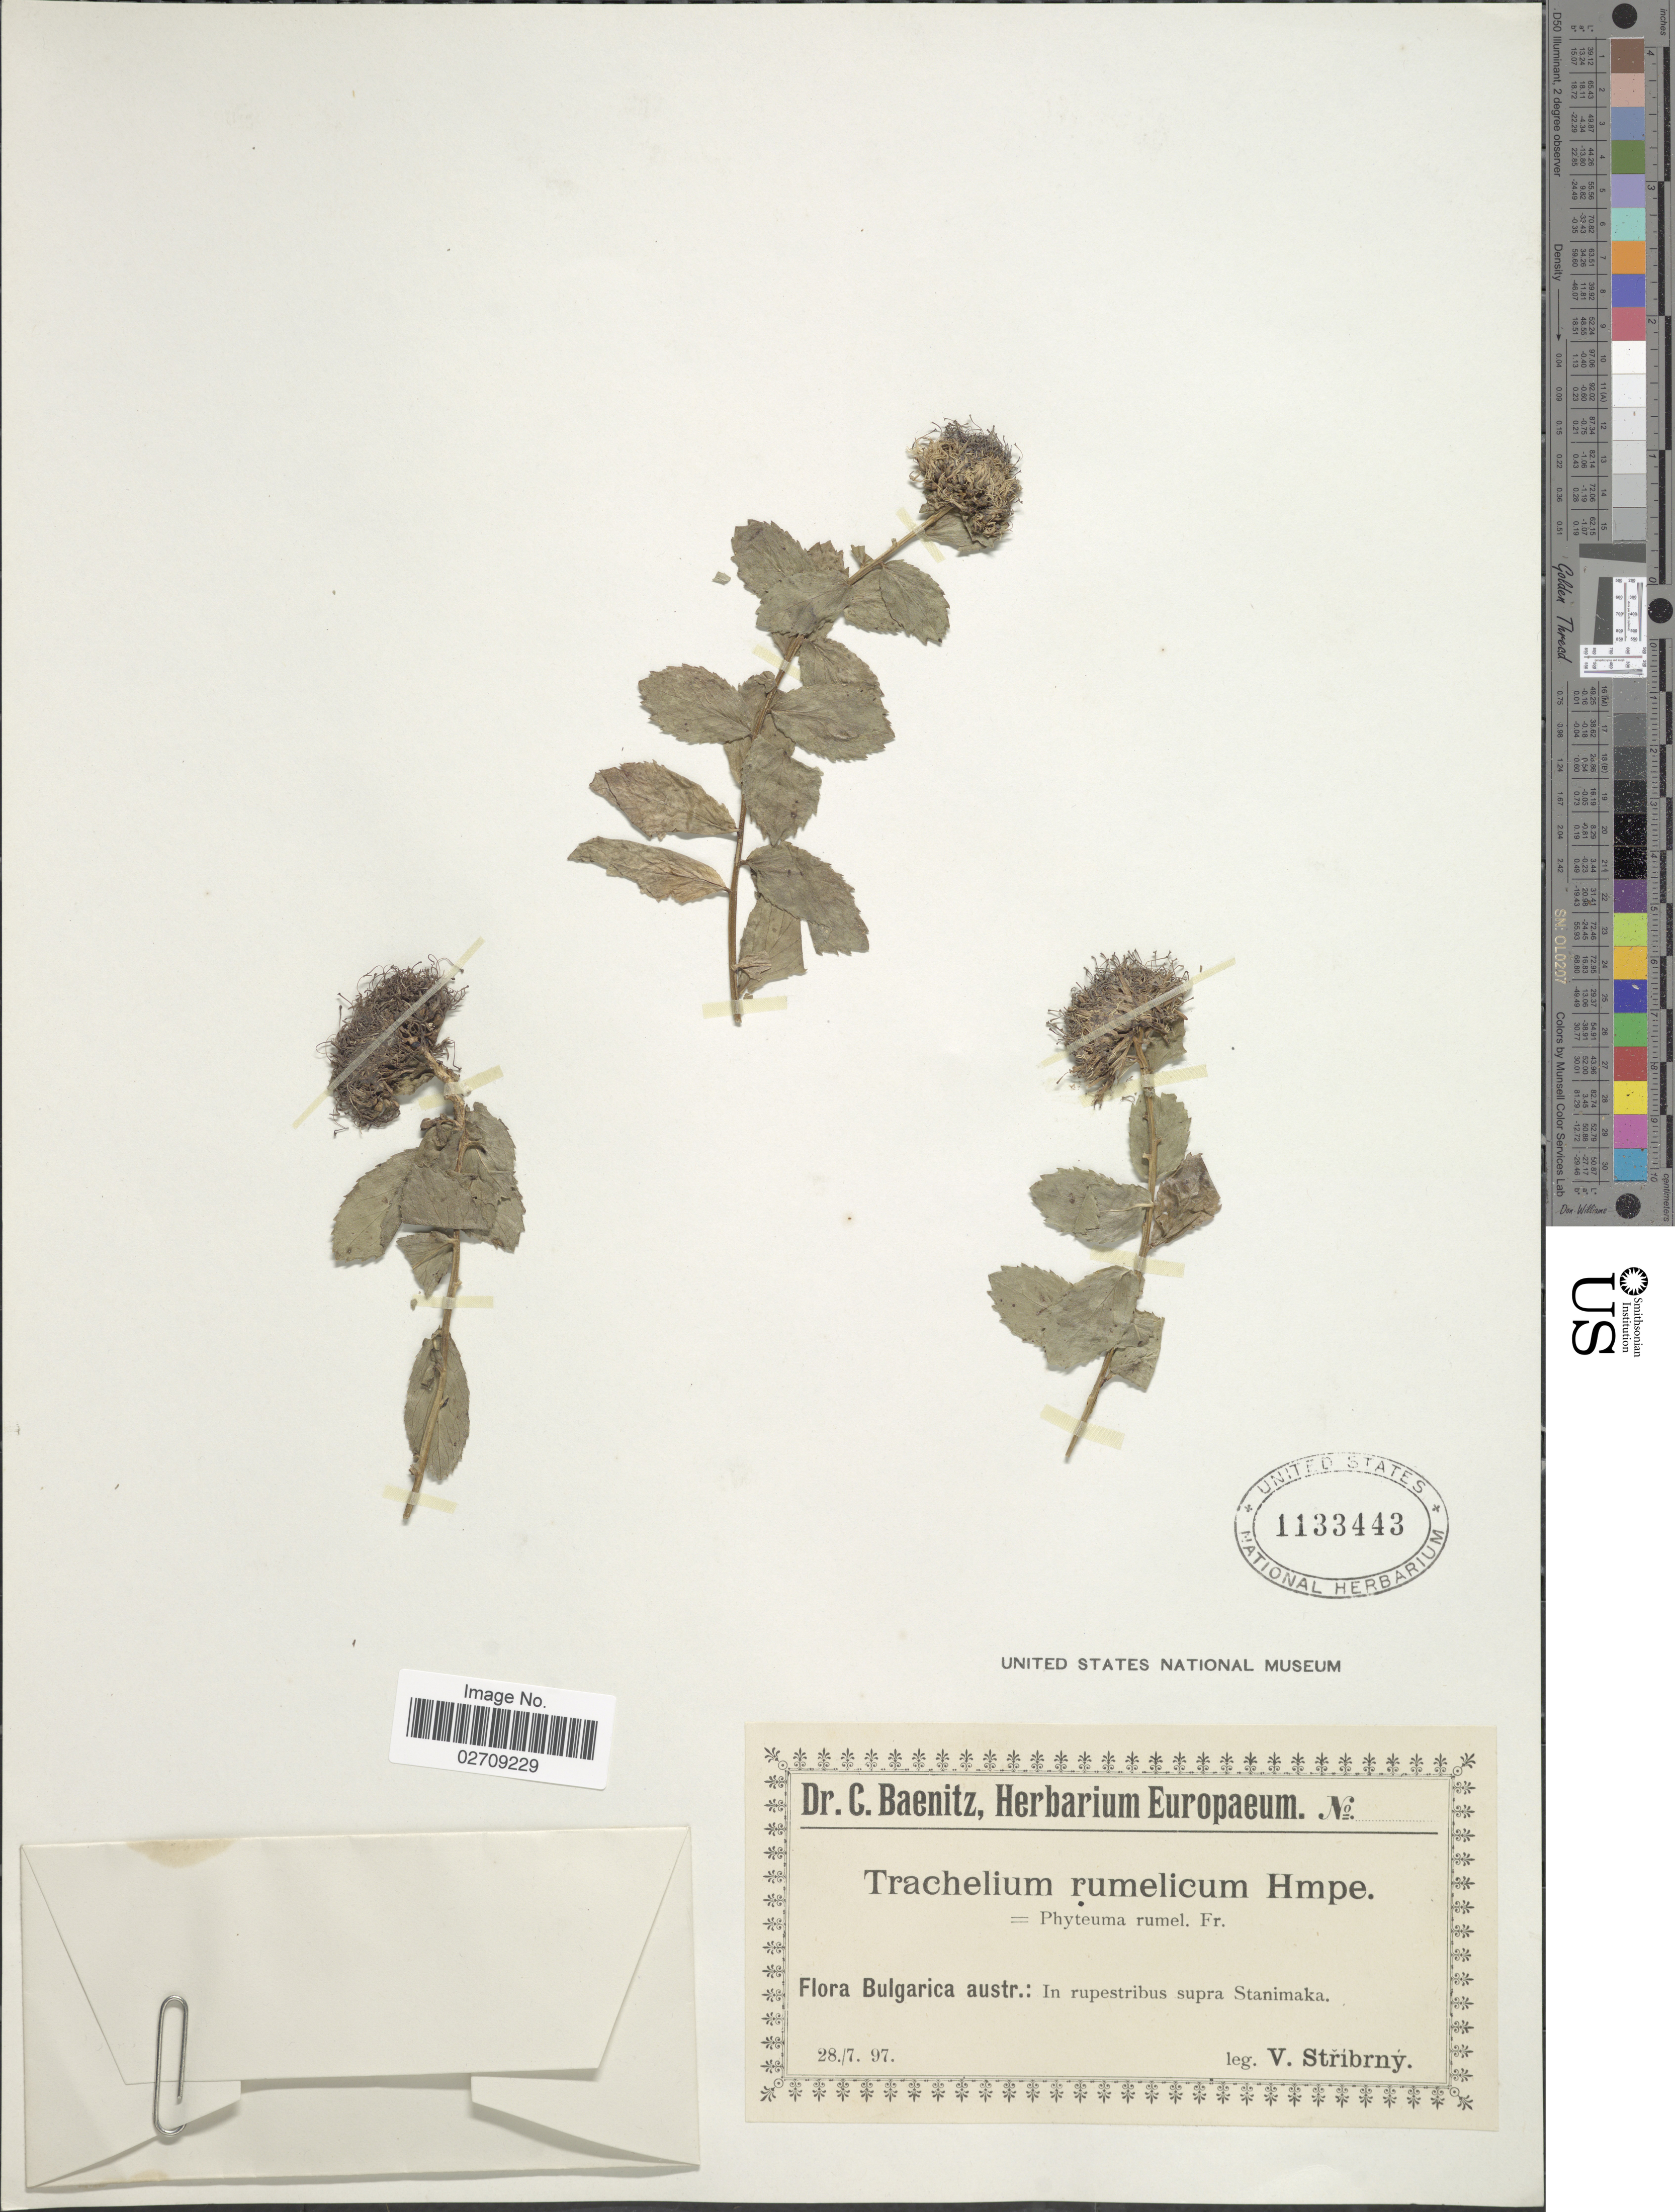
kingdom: Plantae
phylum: Tracheophyta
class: Magnoliopsida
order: Asterales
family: Campanulaceae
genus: Trachelium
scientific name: Trachelium rumelianum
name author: Hampe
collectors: V. Stribrny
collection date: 1897-07-28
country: Bulgaria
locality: Bulgarica austr.: In rupestribus supra Stanimaka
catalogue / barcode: US 1133443